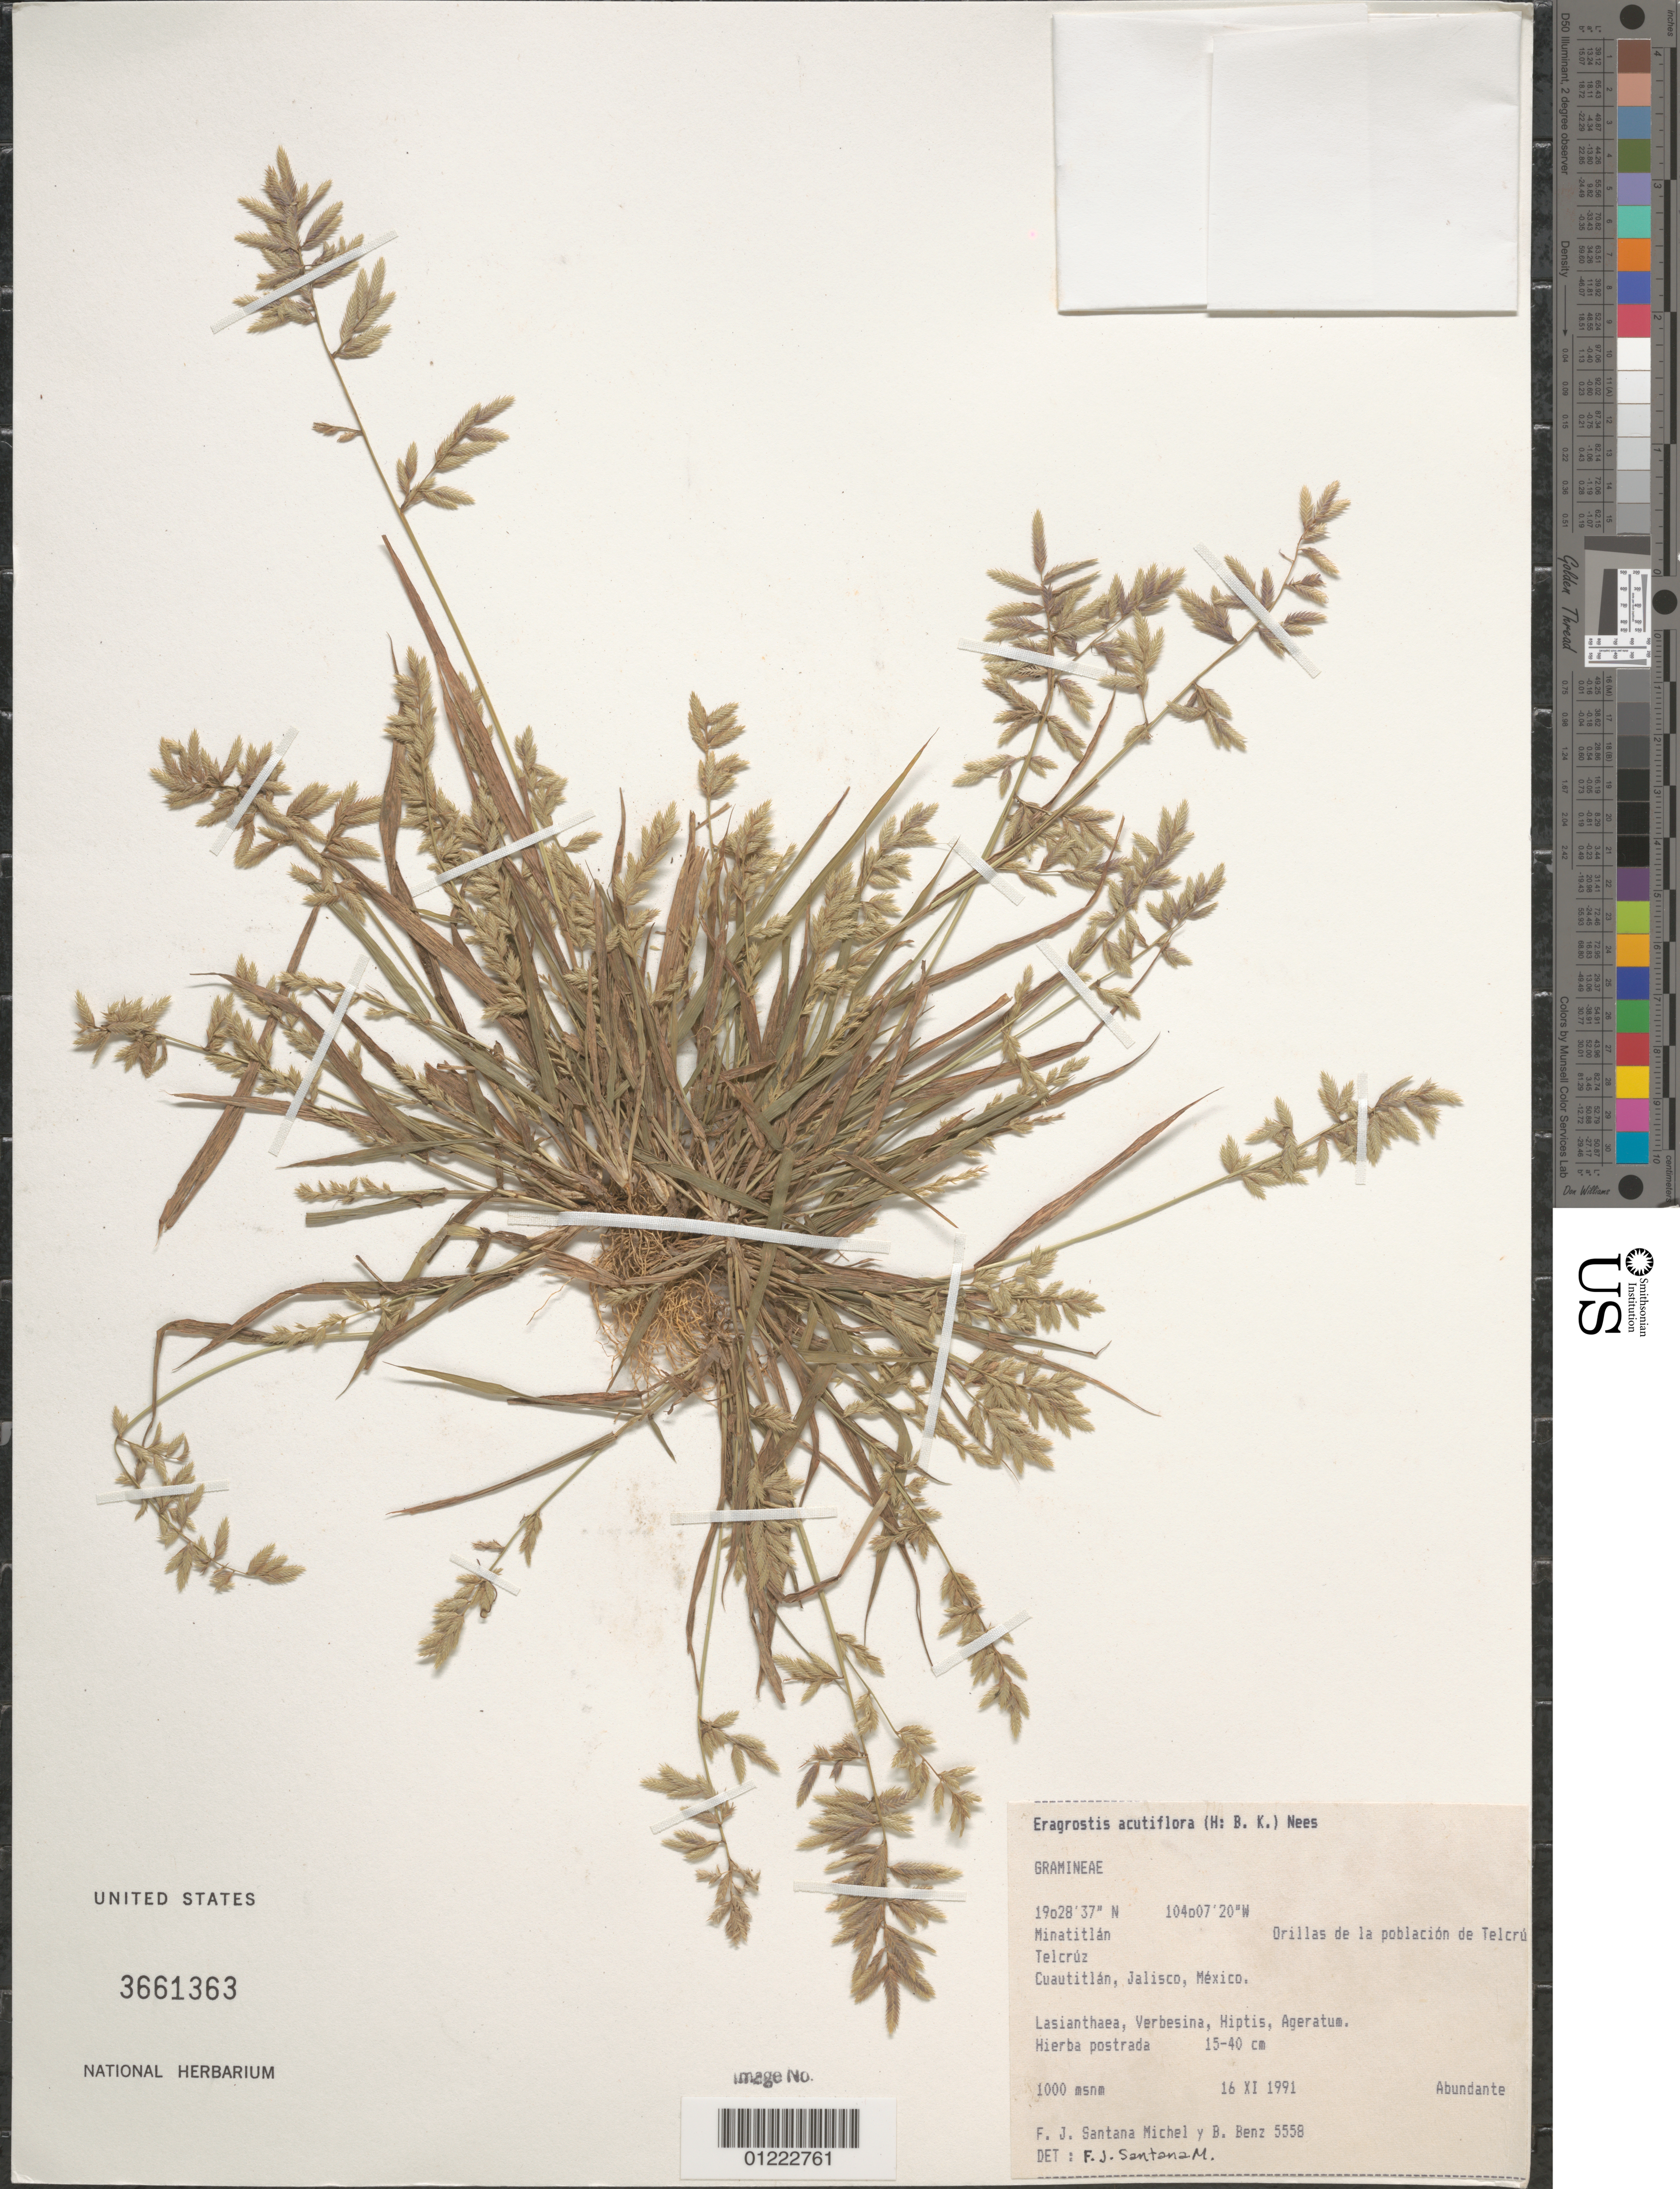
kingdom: Plantae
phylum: Tracheophyta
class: Liliopsida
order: Poales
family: Poaceae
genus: Eragrostis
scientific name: Eragrostis acutiflora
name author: (Kunth) Nees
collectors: F. J. Santana M. & B. Benz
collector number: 5564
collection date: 1991-11-16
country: Mexico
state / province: Jalisco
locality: Minatitlán, Orillas de la población de Telcrú, Telcrúz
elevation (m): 1000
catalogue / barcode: US 3661363